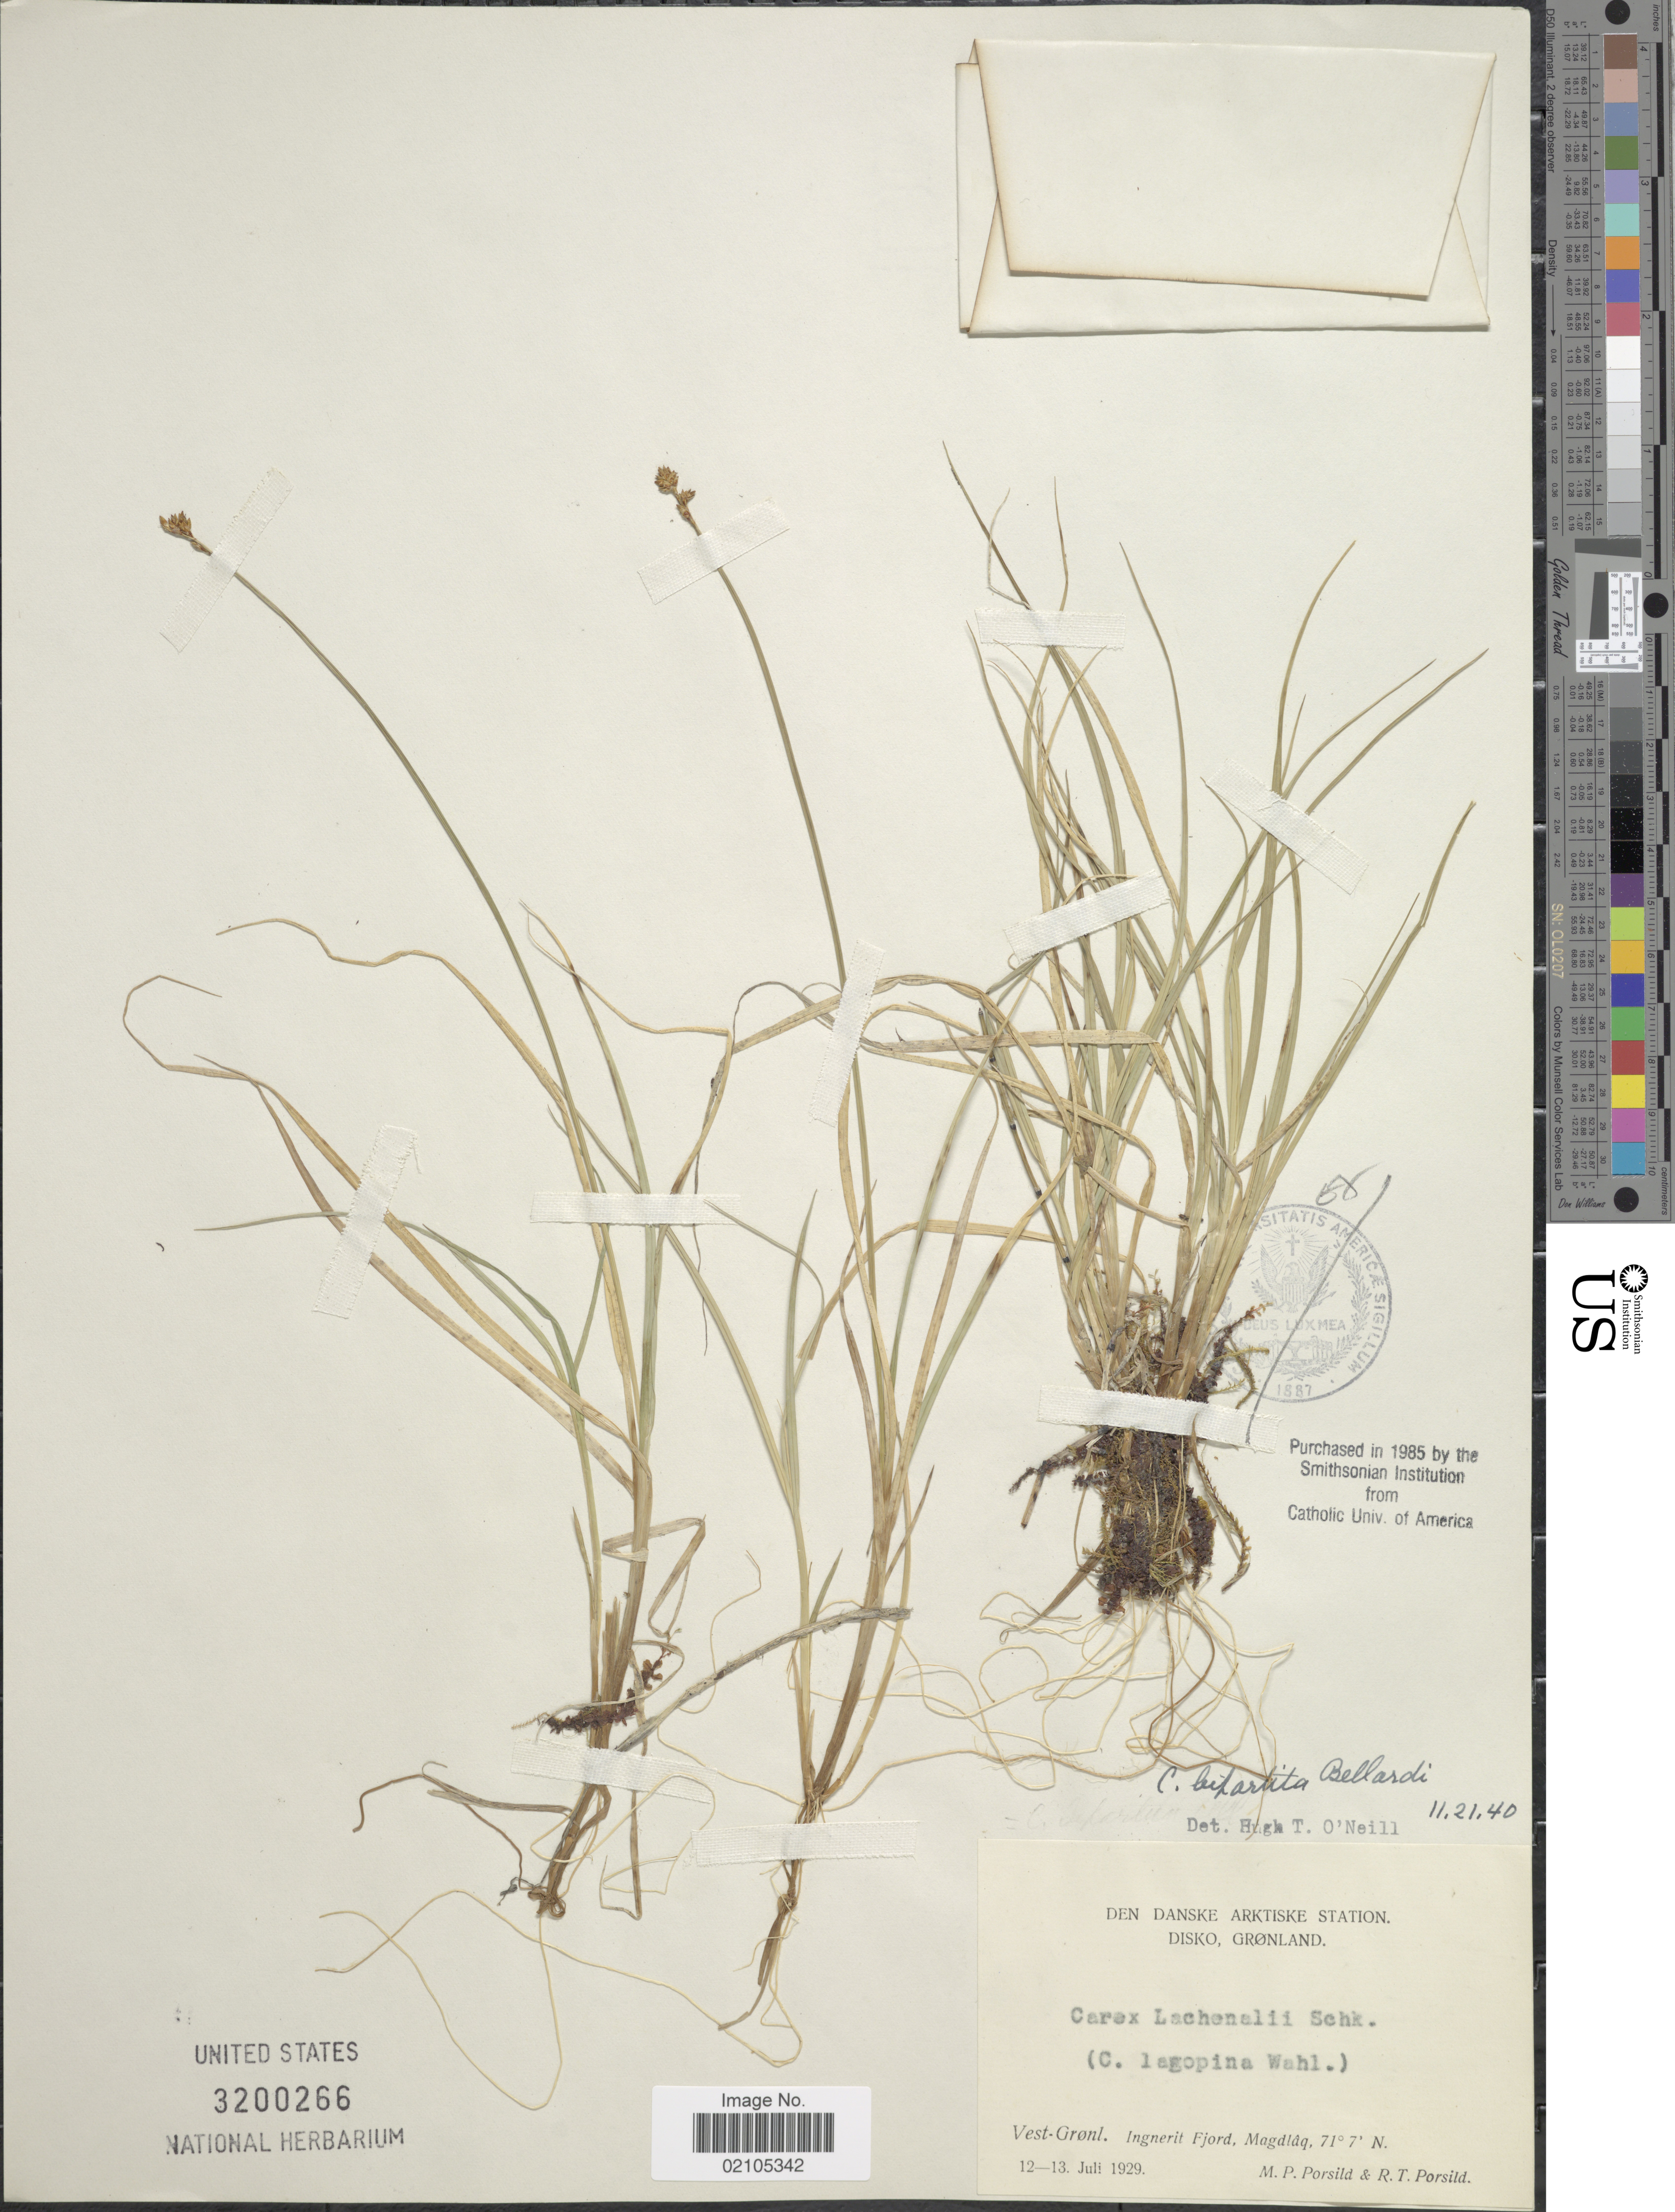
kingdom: Plantae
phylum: Tracheophyta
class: Liliopsida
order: Poales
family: Cyperaceae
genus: Carex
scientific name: Carex lachenalii subsp. lachenalii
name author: Schkuhr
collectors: M. P. Porsild & R. T. Porsild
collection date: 1929-07-12/1929-07-13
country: Greenland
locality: Disko, Gronland. Vest-Gronl. Ingnerit Fjord, magdlaq.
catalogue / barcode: US 3200266